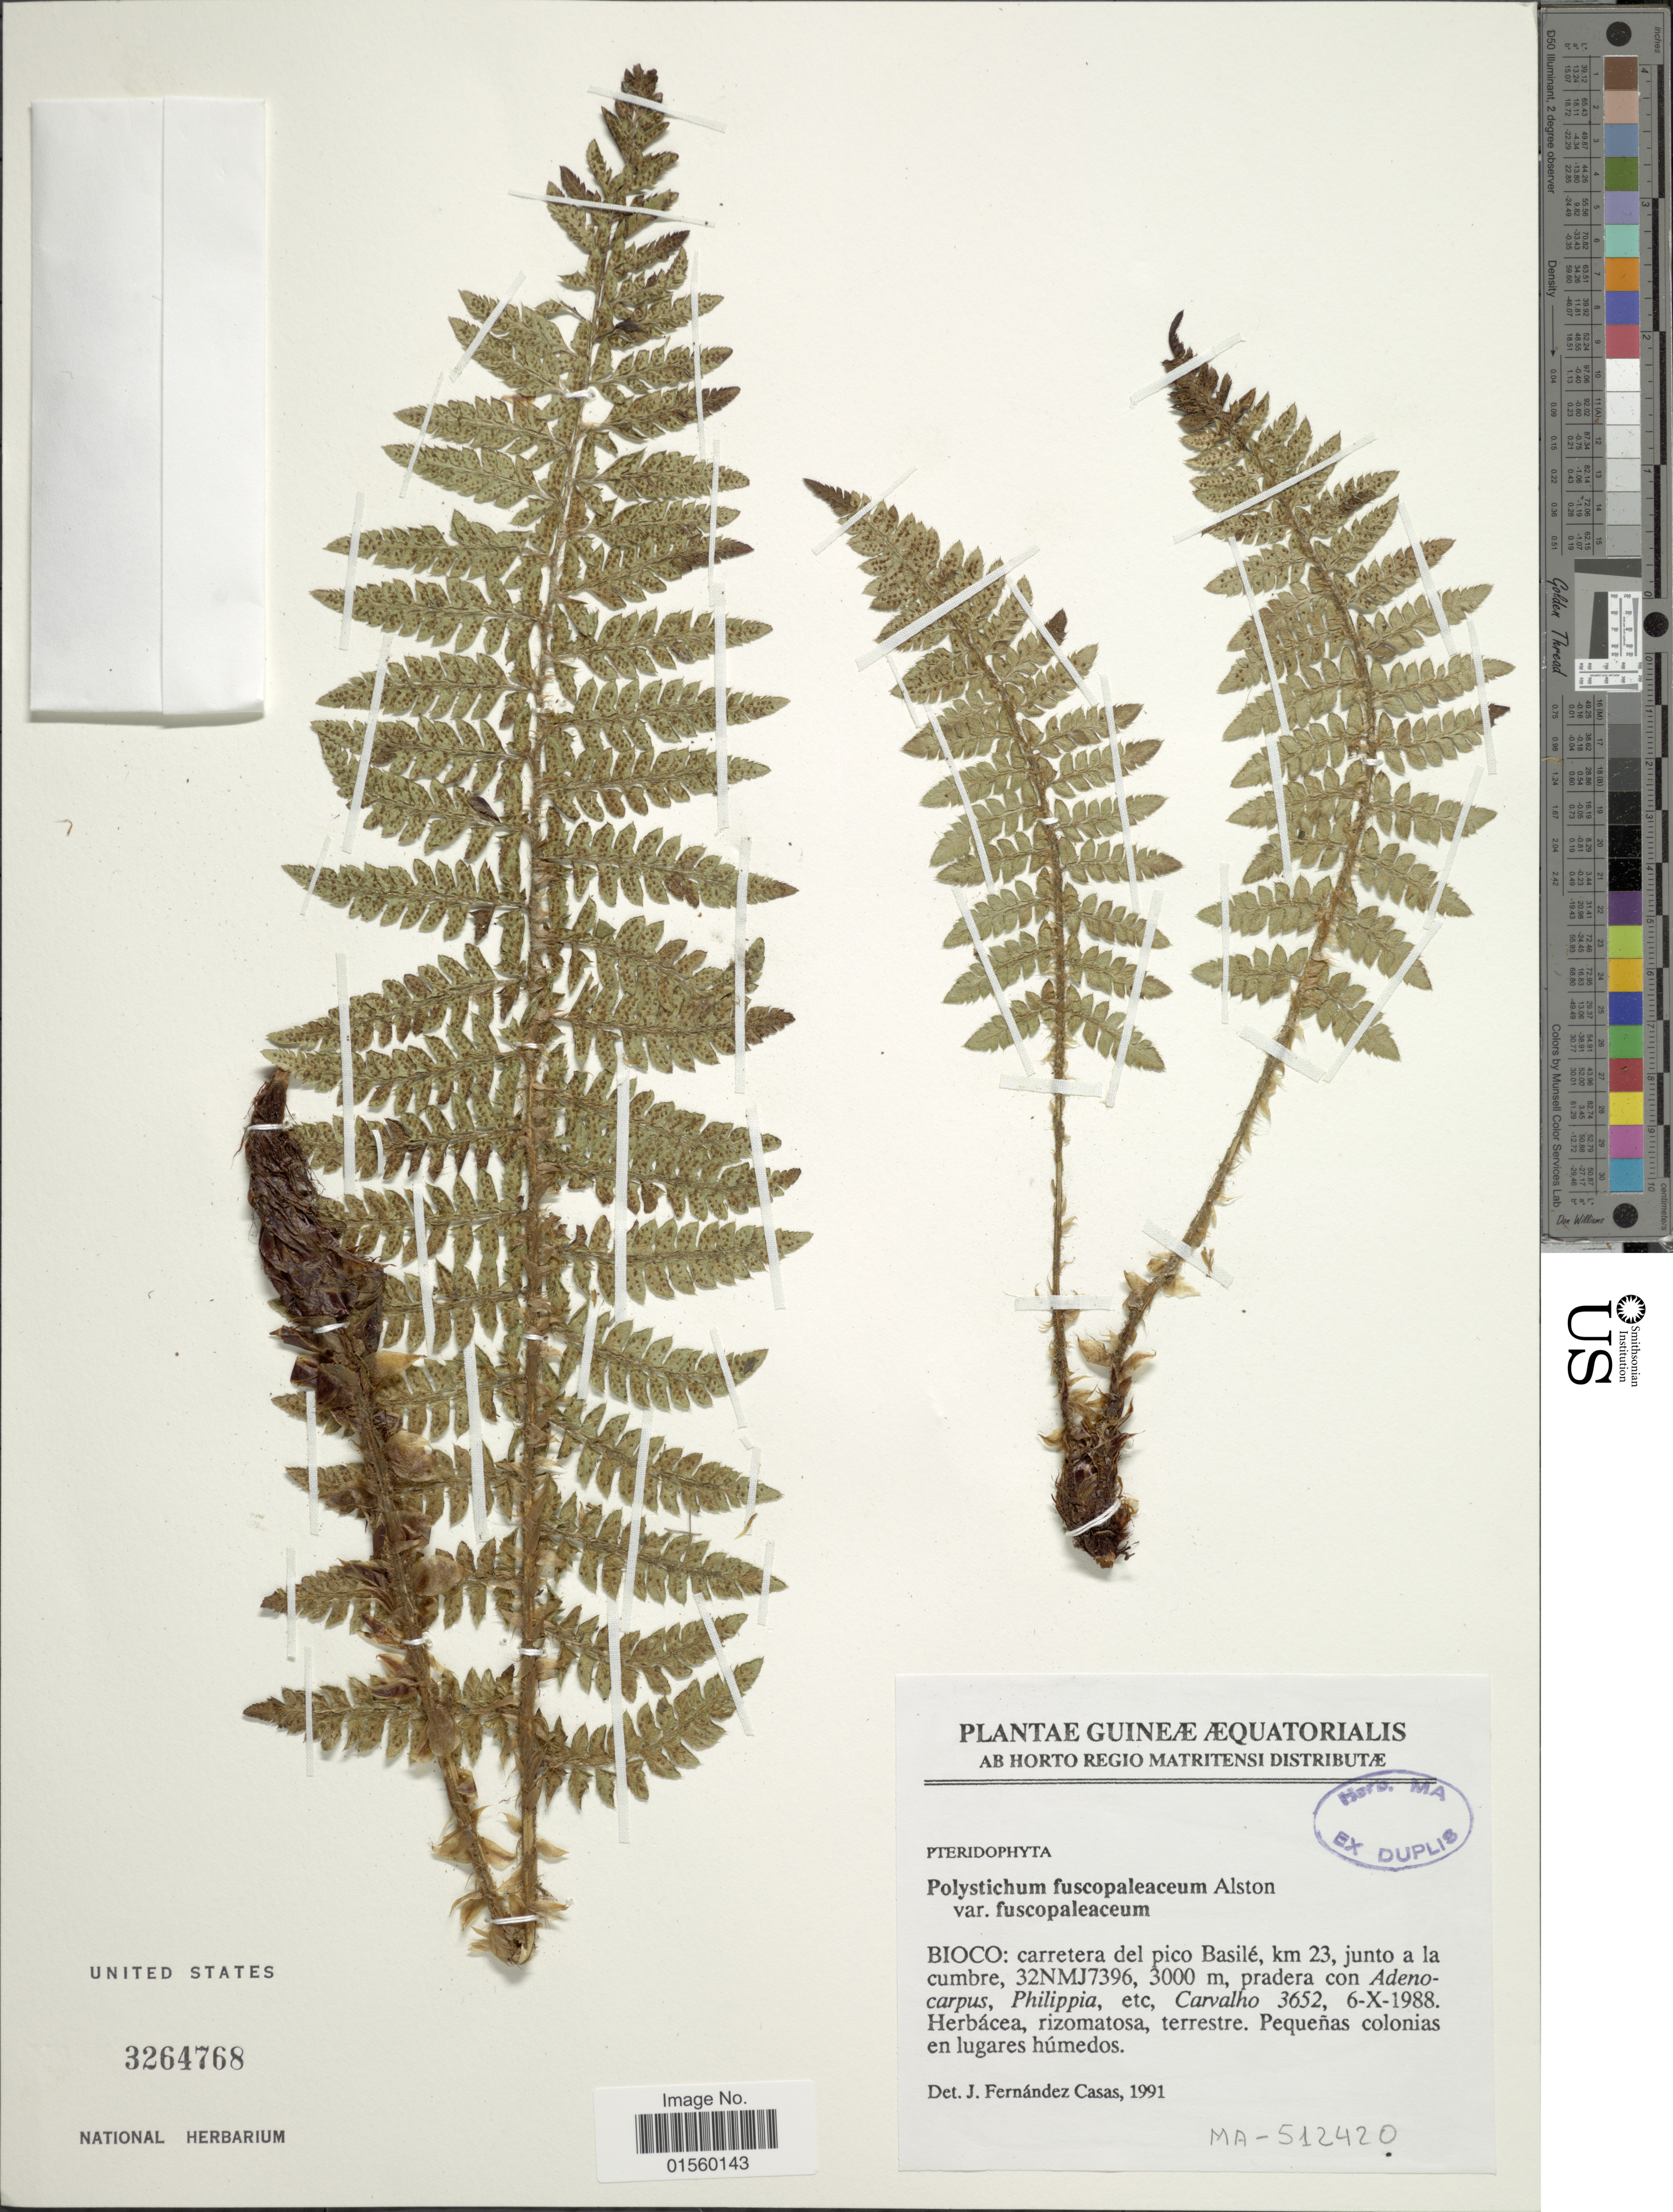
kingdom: Plantae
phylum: Tracheophyta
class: Polypodiopsida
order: Polypodiales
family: Dryopteridaceae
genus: Polystichum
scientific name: Polystichum fuscopaleaceum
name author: Alston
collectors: Carvalho, --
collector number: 3652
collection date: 1988-10-06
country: Equatorial Guinea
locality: Bioco: carrertera del pico Basile, km 23. junto a la cumbre, 32NMJ7396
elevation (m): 3000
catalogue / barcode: US 3264768